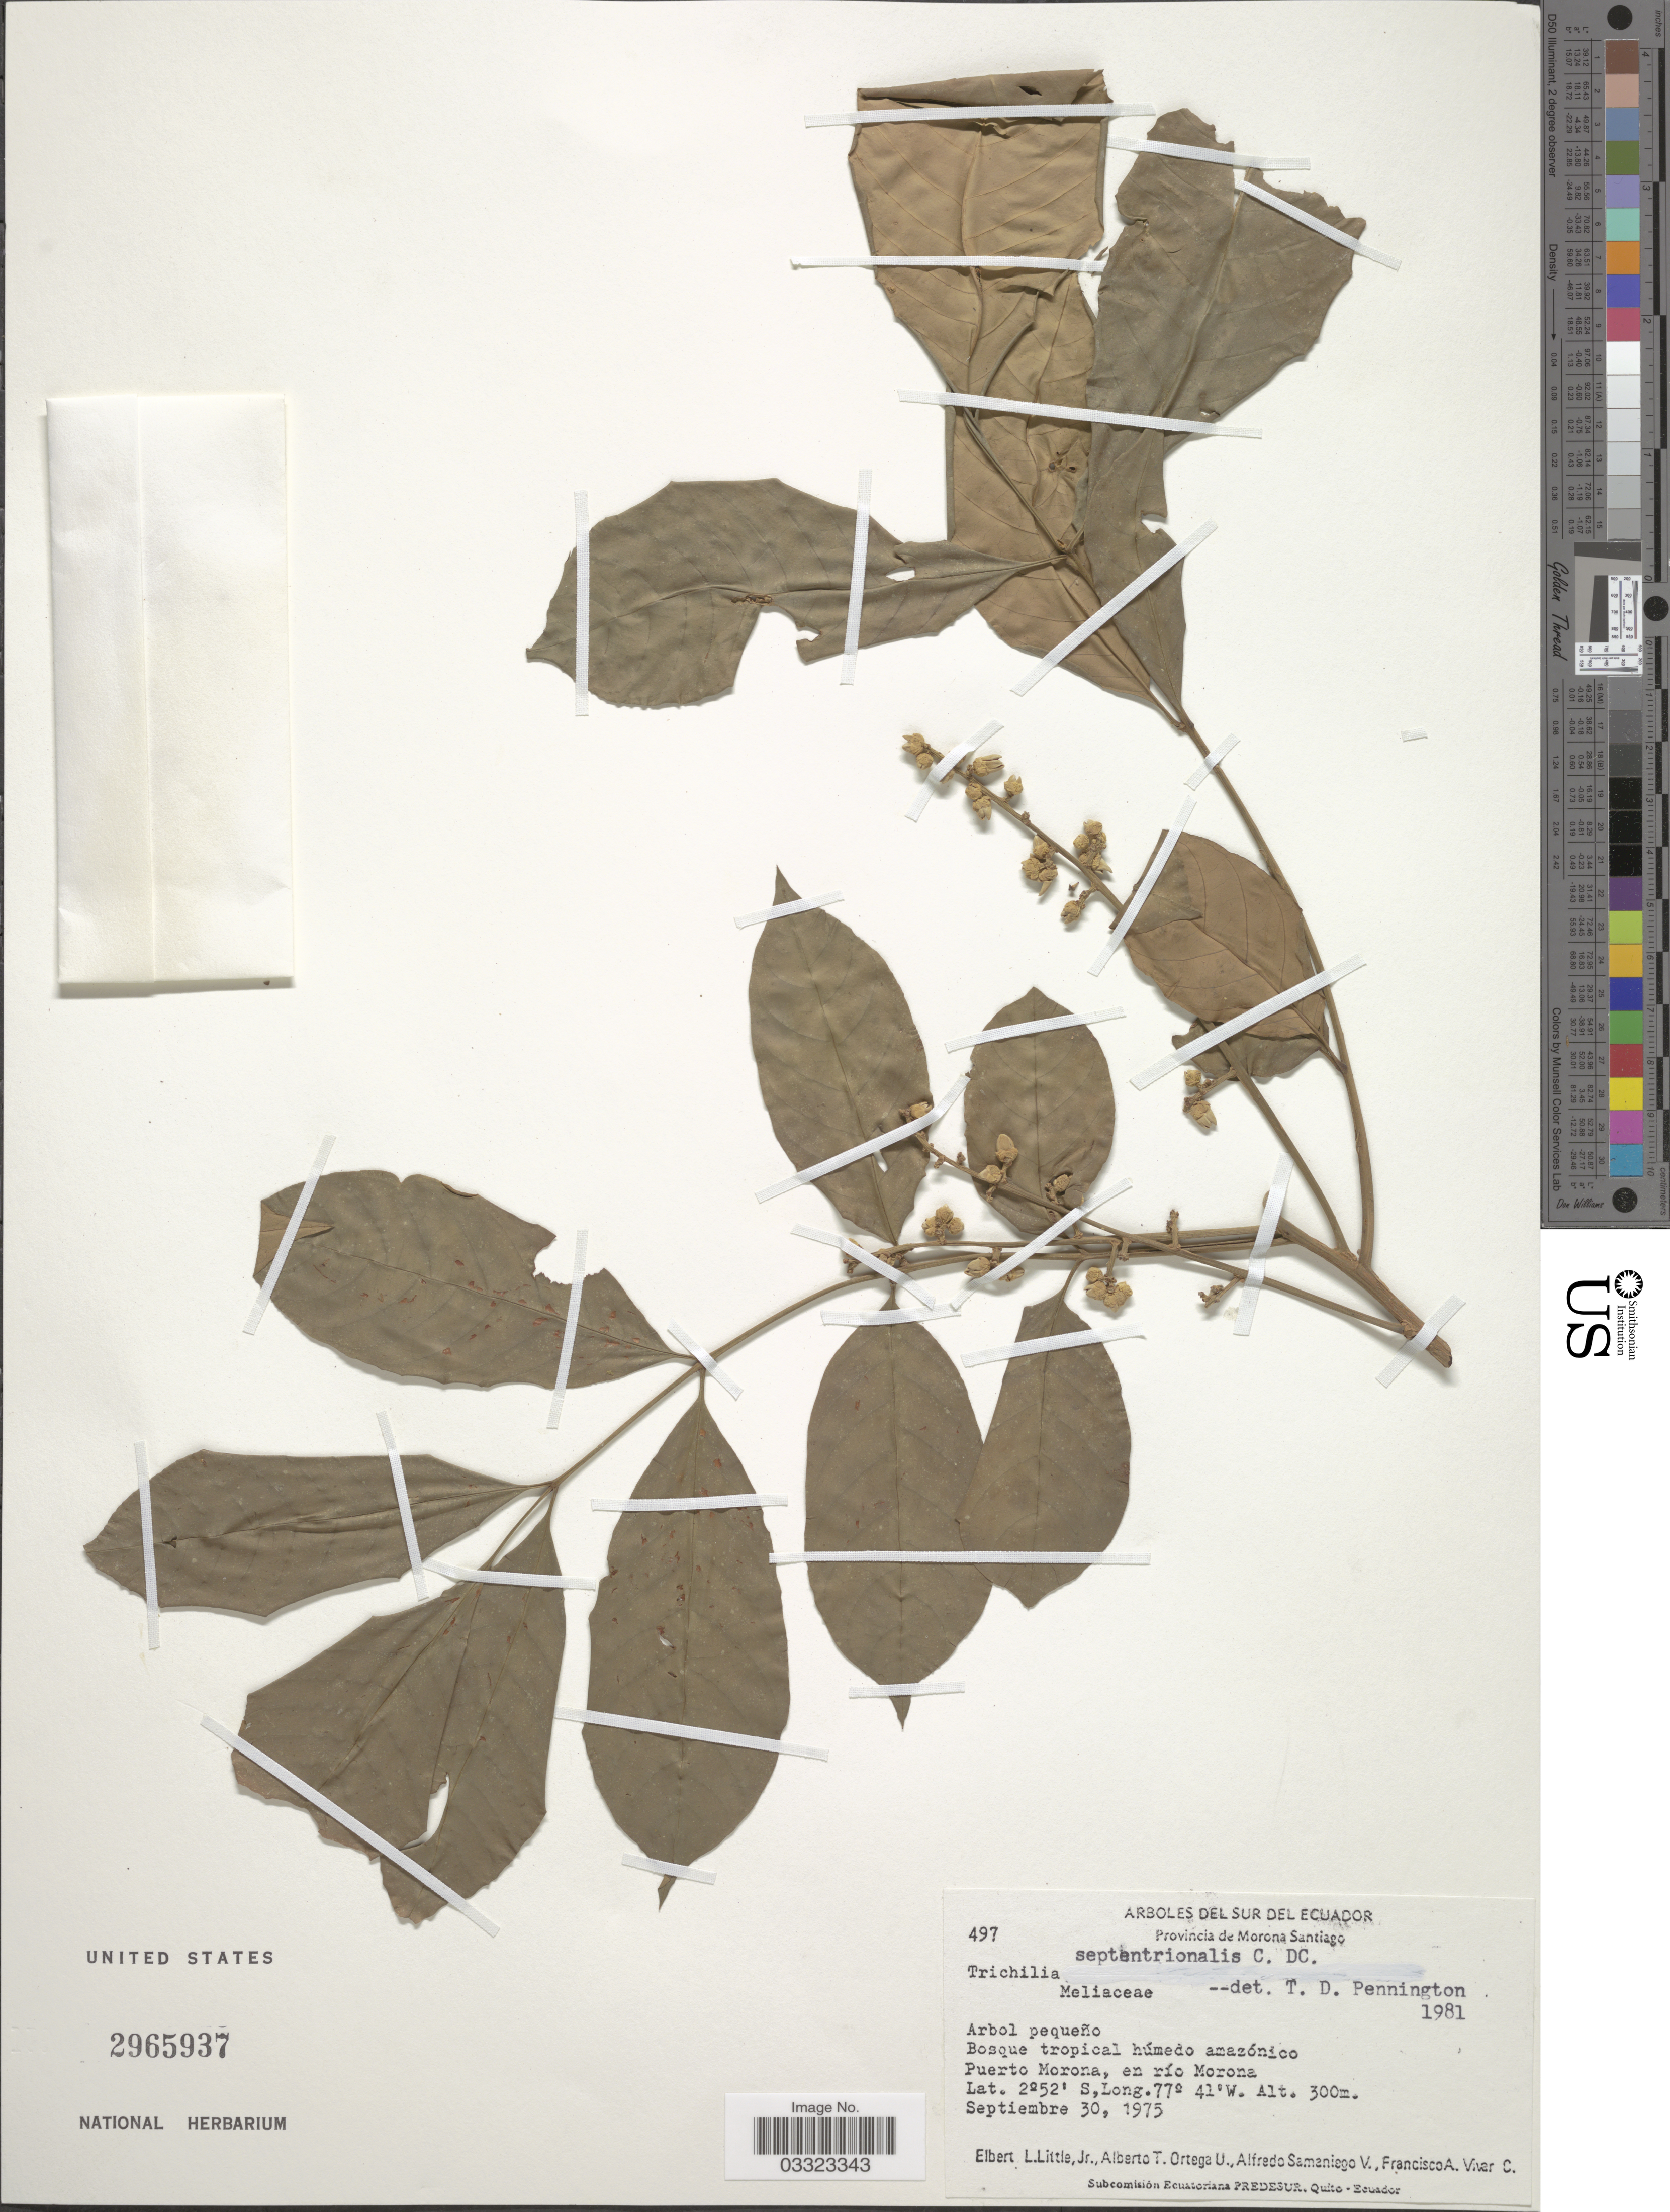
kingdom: Plantae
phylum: Tracheophyta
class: Magnoliopsida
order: Sapindales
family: Meliaceae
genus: Trichilia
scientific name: Trichilia septentrionalis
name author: C. DC.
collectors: E. L. Little, A. T. Ortega U., A. V. Samaniego & F. A. Vivar C.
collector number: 497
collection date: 1975-09-30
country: Ecuador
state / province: Morona-Santiago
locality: Puerto Morona, en río Morona.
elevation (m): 300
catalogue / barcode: US 2965937